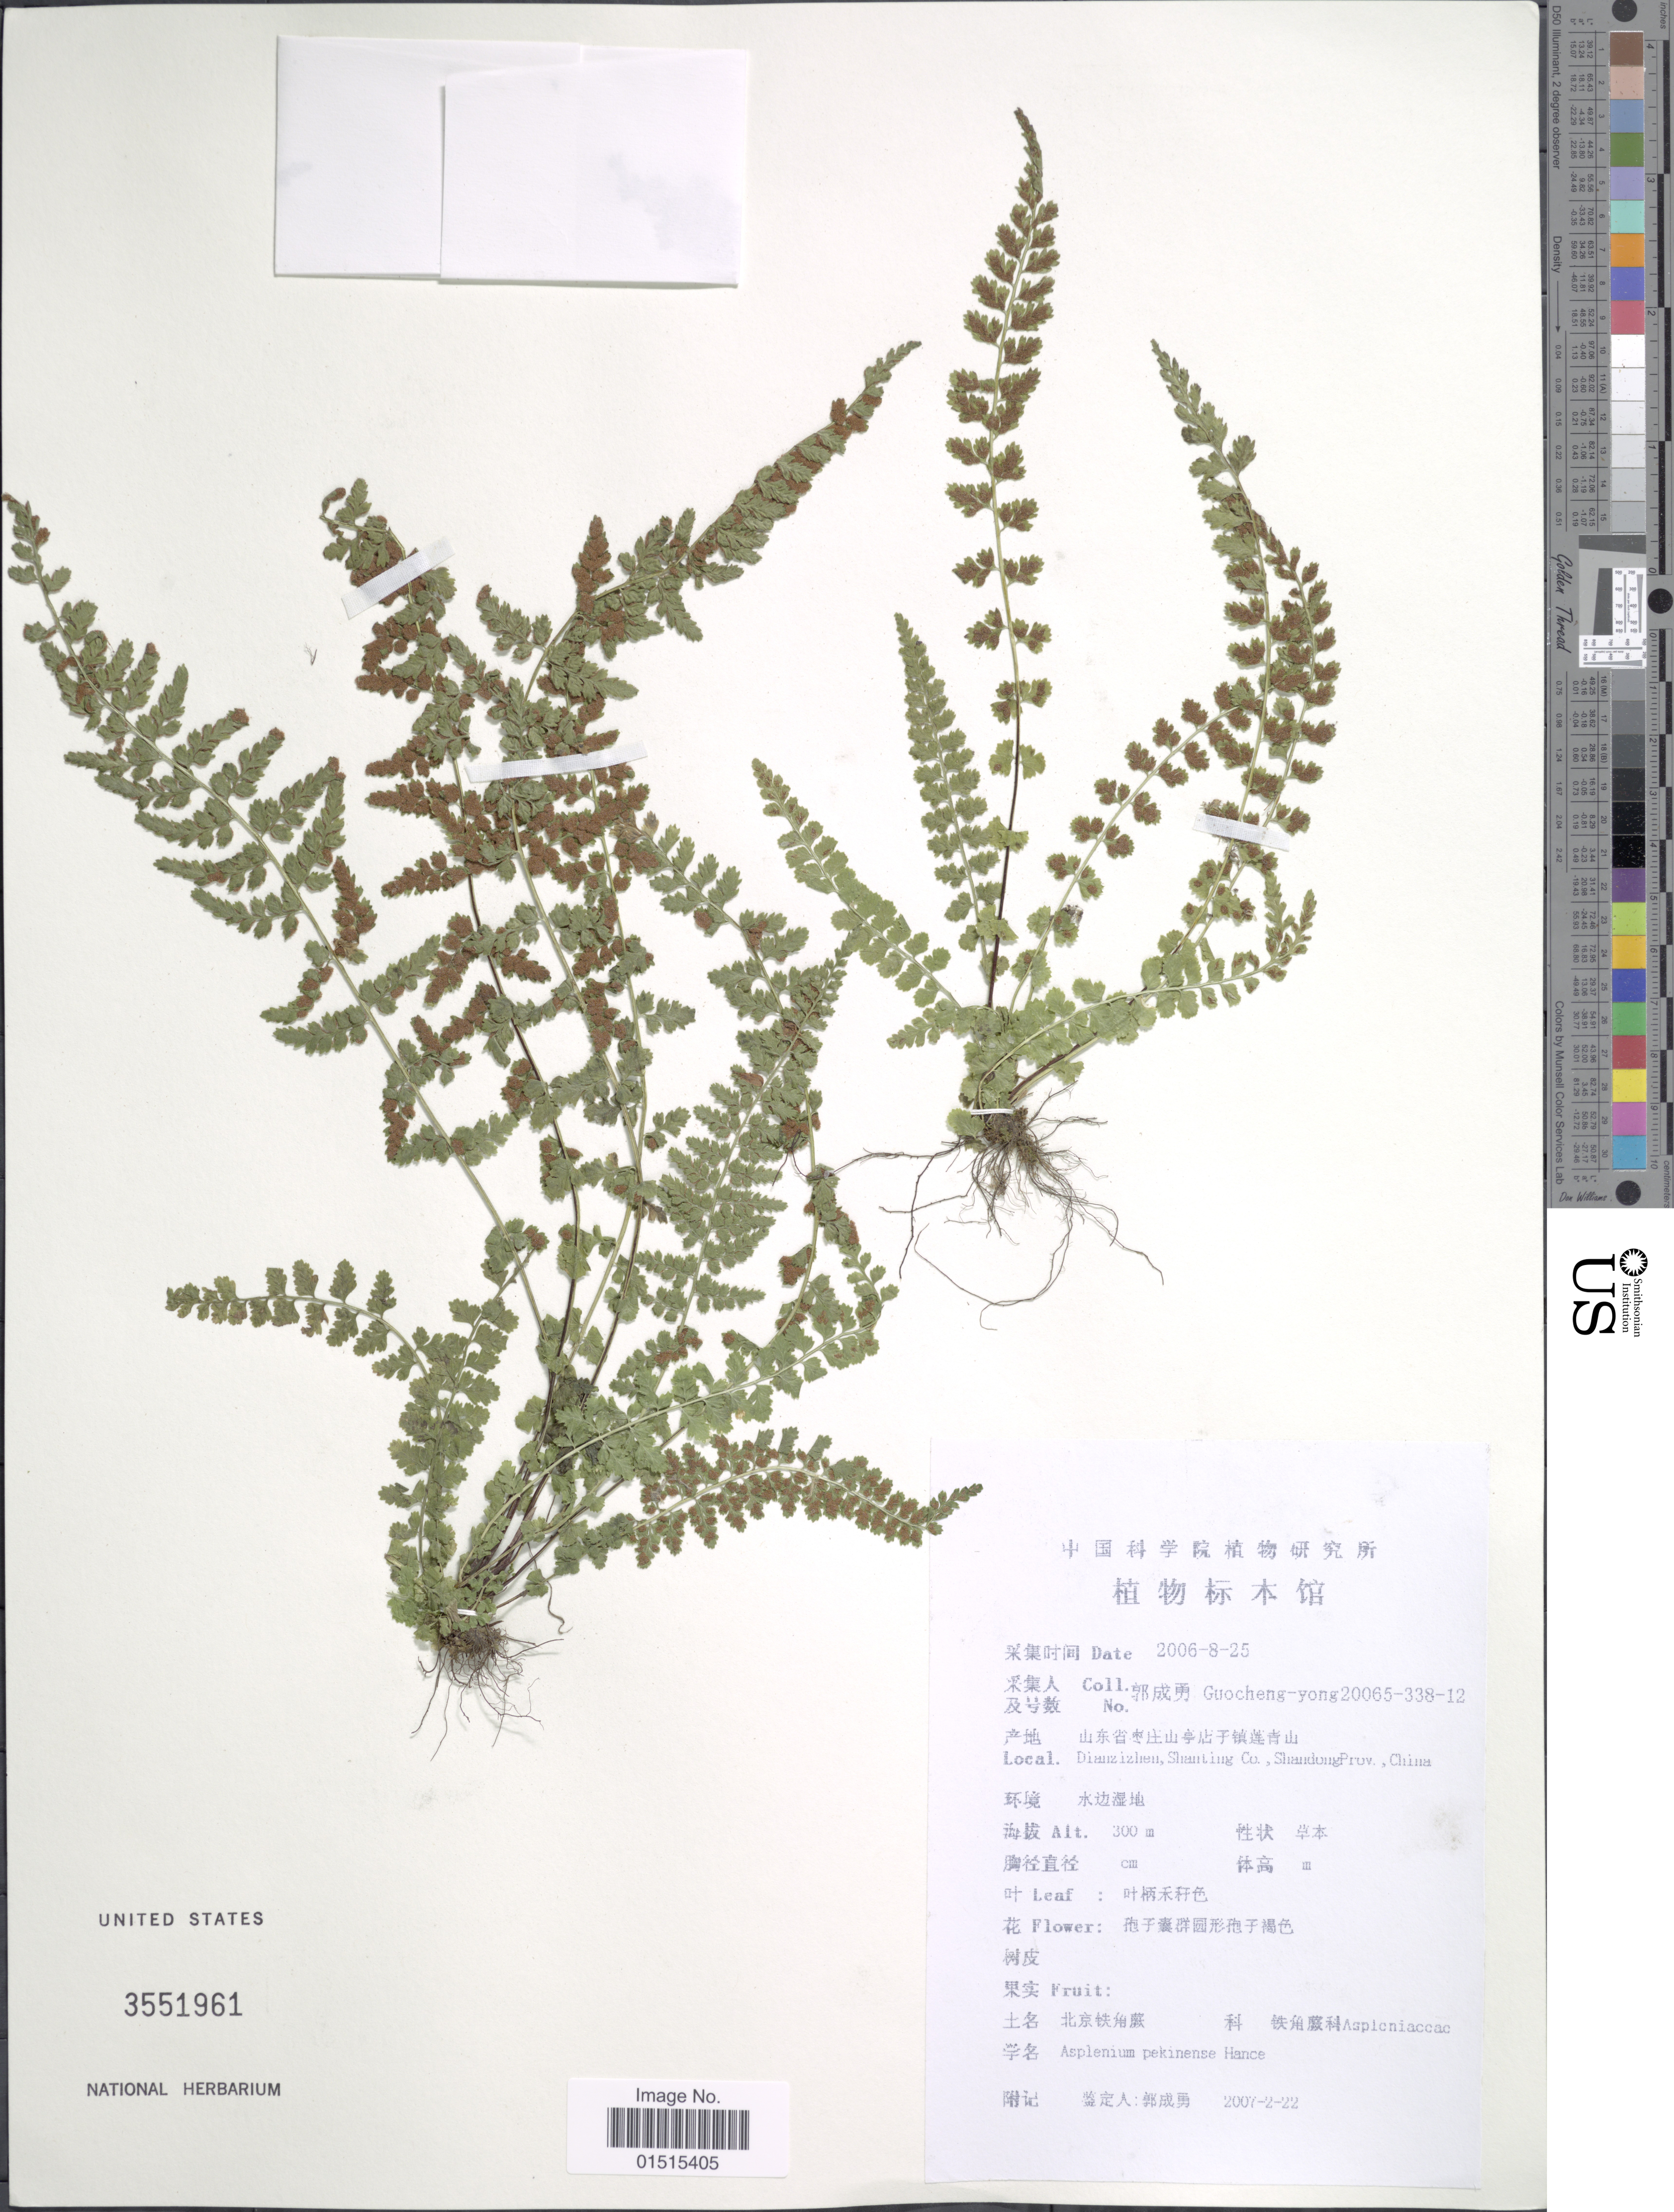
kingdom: Plantae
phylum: Tracheophyta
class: Polypodiopsida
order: Polypodiales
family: Aspleniaceae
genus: Asplenium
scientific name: Asplenium pekinense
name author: Hance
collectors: Goucheng-yong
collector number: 20065-338-12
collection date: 2006-05-25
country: China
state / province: Shandong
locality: Dianzizhen, Shanting Co.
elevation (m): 300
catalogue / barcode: US 3551961